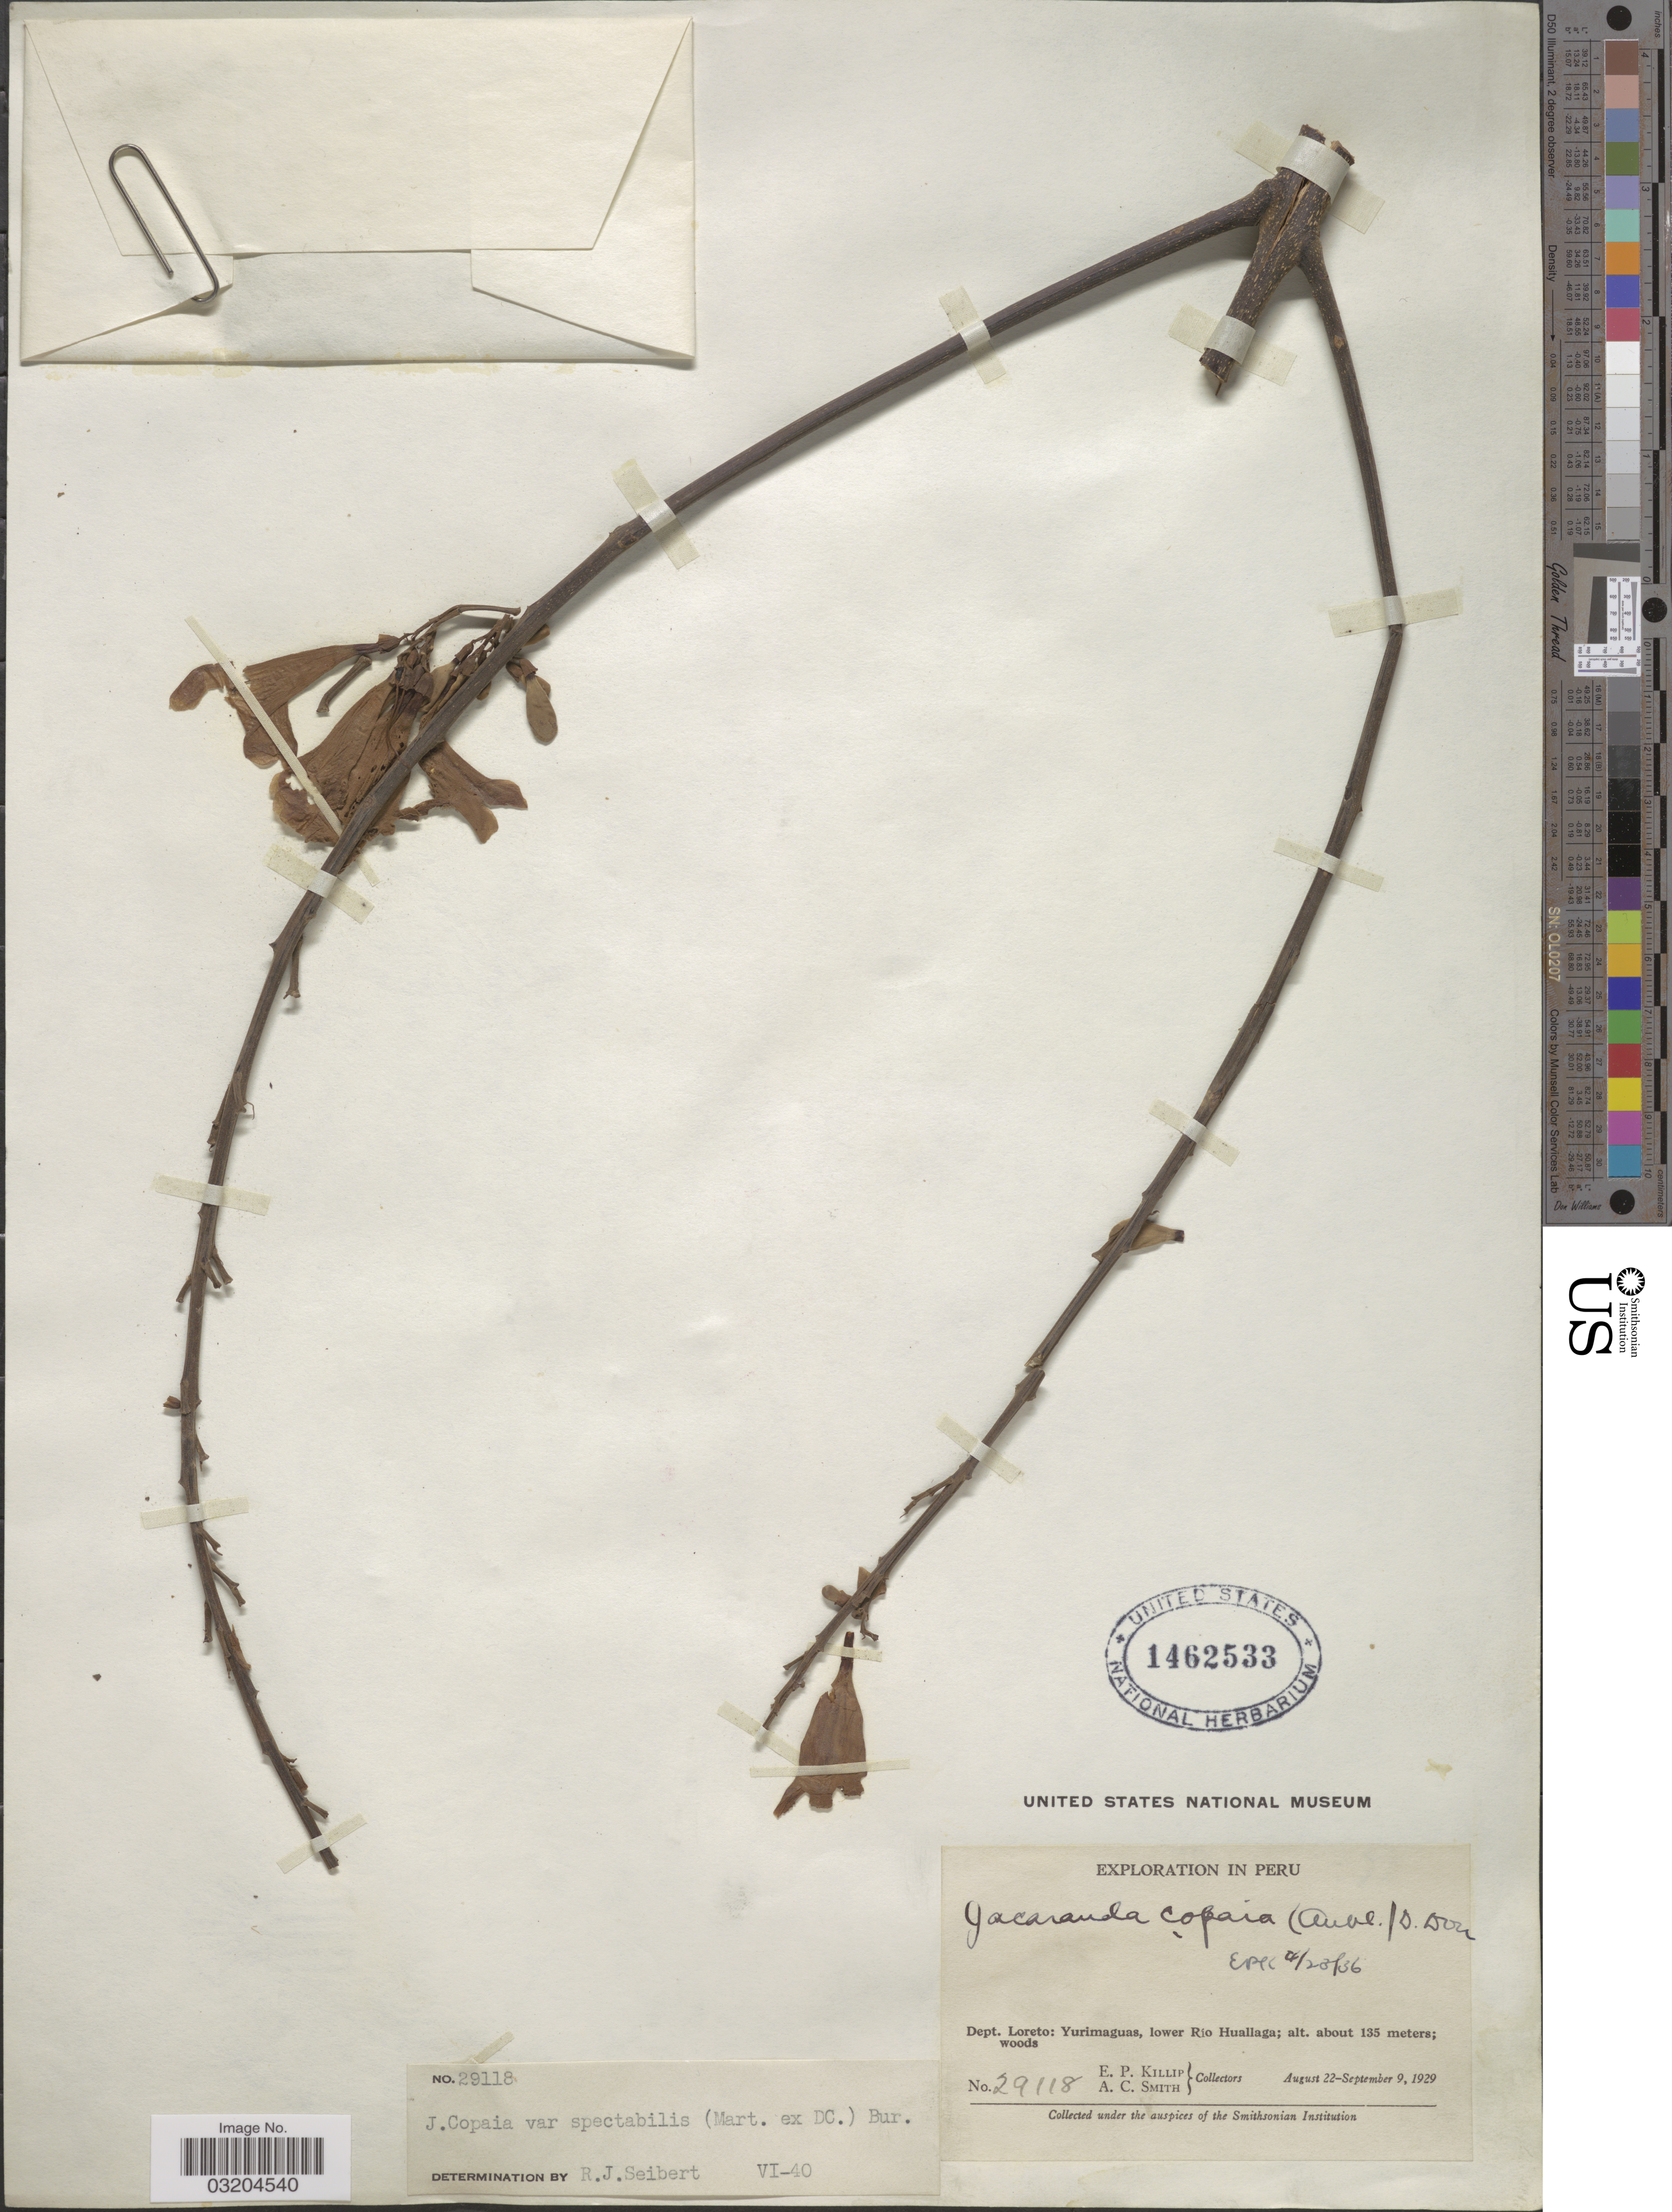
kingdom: Plantae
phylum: Tracheophyta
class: Magnoliopsida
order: Lamiales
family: Bignoniaceae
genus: Jacaranda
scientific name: Jacaranda copaia subsp. spectabilis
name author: (Mart. ex DC.) A.H. Gentry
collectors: E. P. Killip & A. C. Smith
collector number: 29118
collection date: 1929-08-22/1929-09-09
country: Peru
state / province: Loreto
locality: Dept. Loreto: Yurimaguas, lower Río Huallaga.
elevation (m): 135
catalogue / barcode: US 1462533